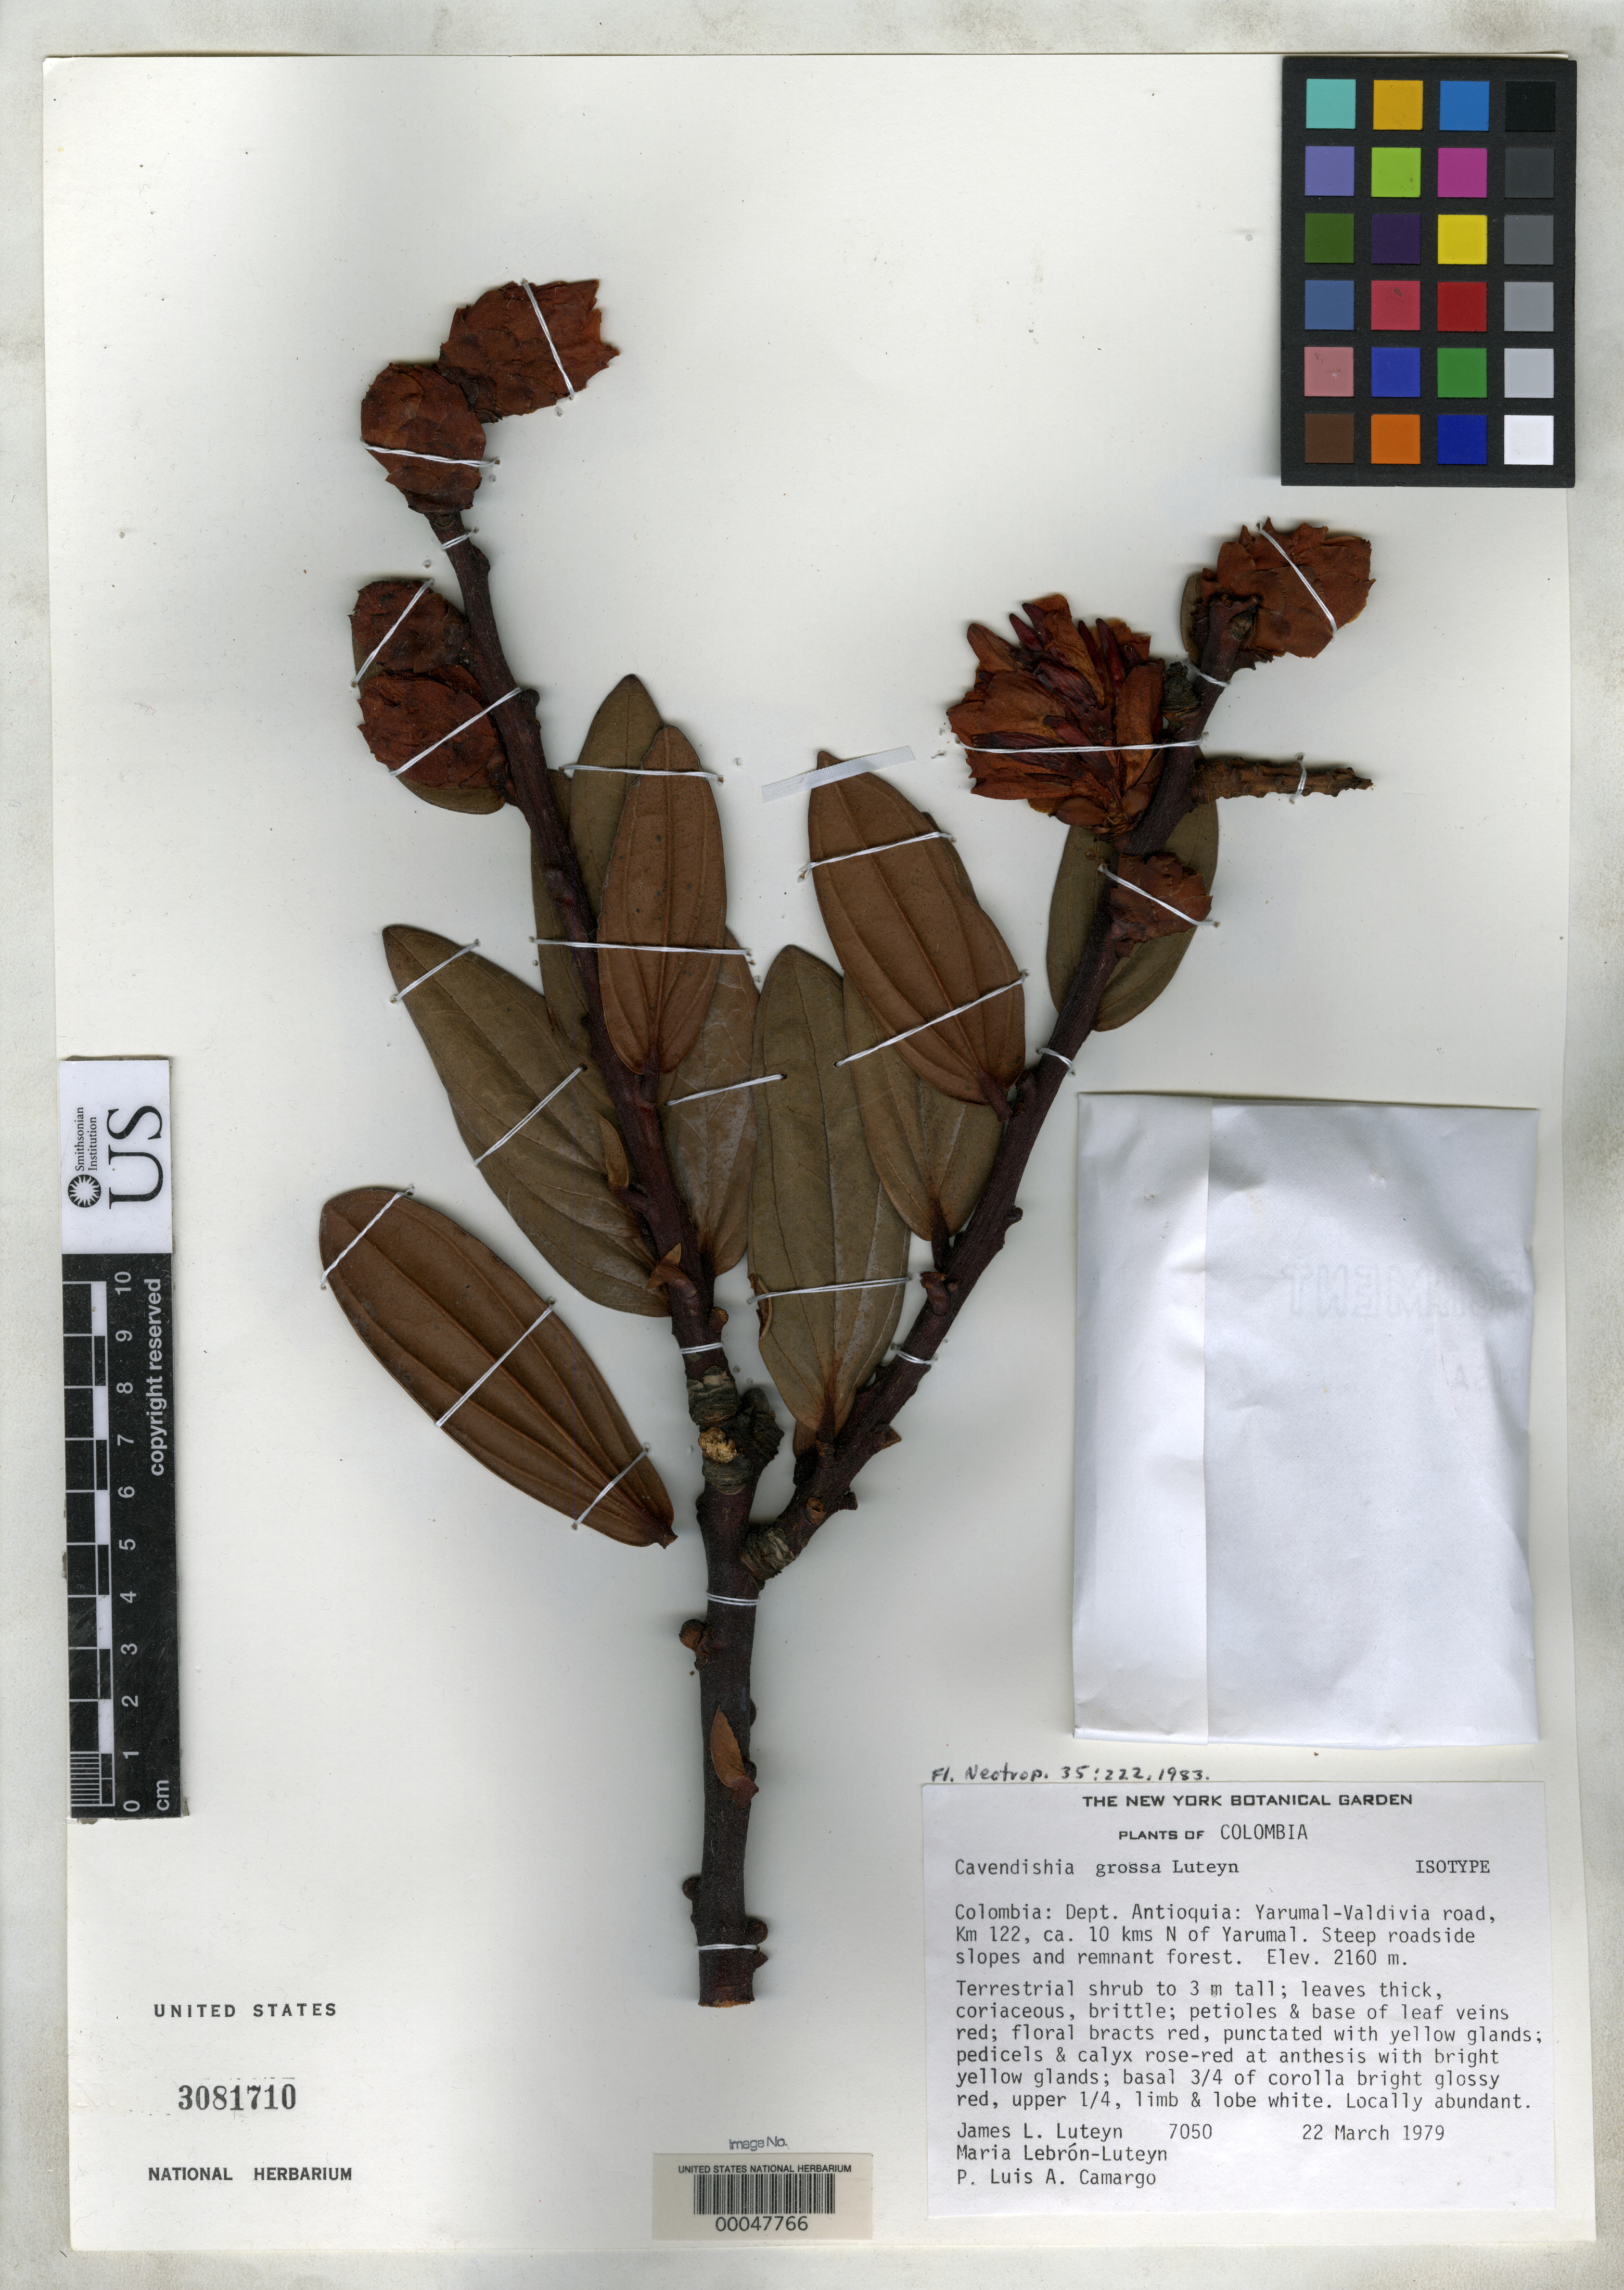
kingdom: Plantae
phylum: Tracheophyta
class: Magnoliopsida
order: Ericales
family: Ericaceae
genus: Cavendishia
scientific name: Cavendishia grossa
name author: Luteyn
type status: Isotype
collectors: J. L. Luteyn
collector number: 7050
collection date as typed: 22 Mar 1979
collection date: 1979-03-22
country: Colombia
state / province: Antioquia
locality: Yarumal - Valdivia Road, km 122, ca 10 kms N of Yarumal.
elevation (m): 2160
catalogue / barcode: US 3081710